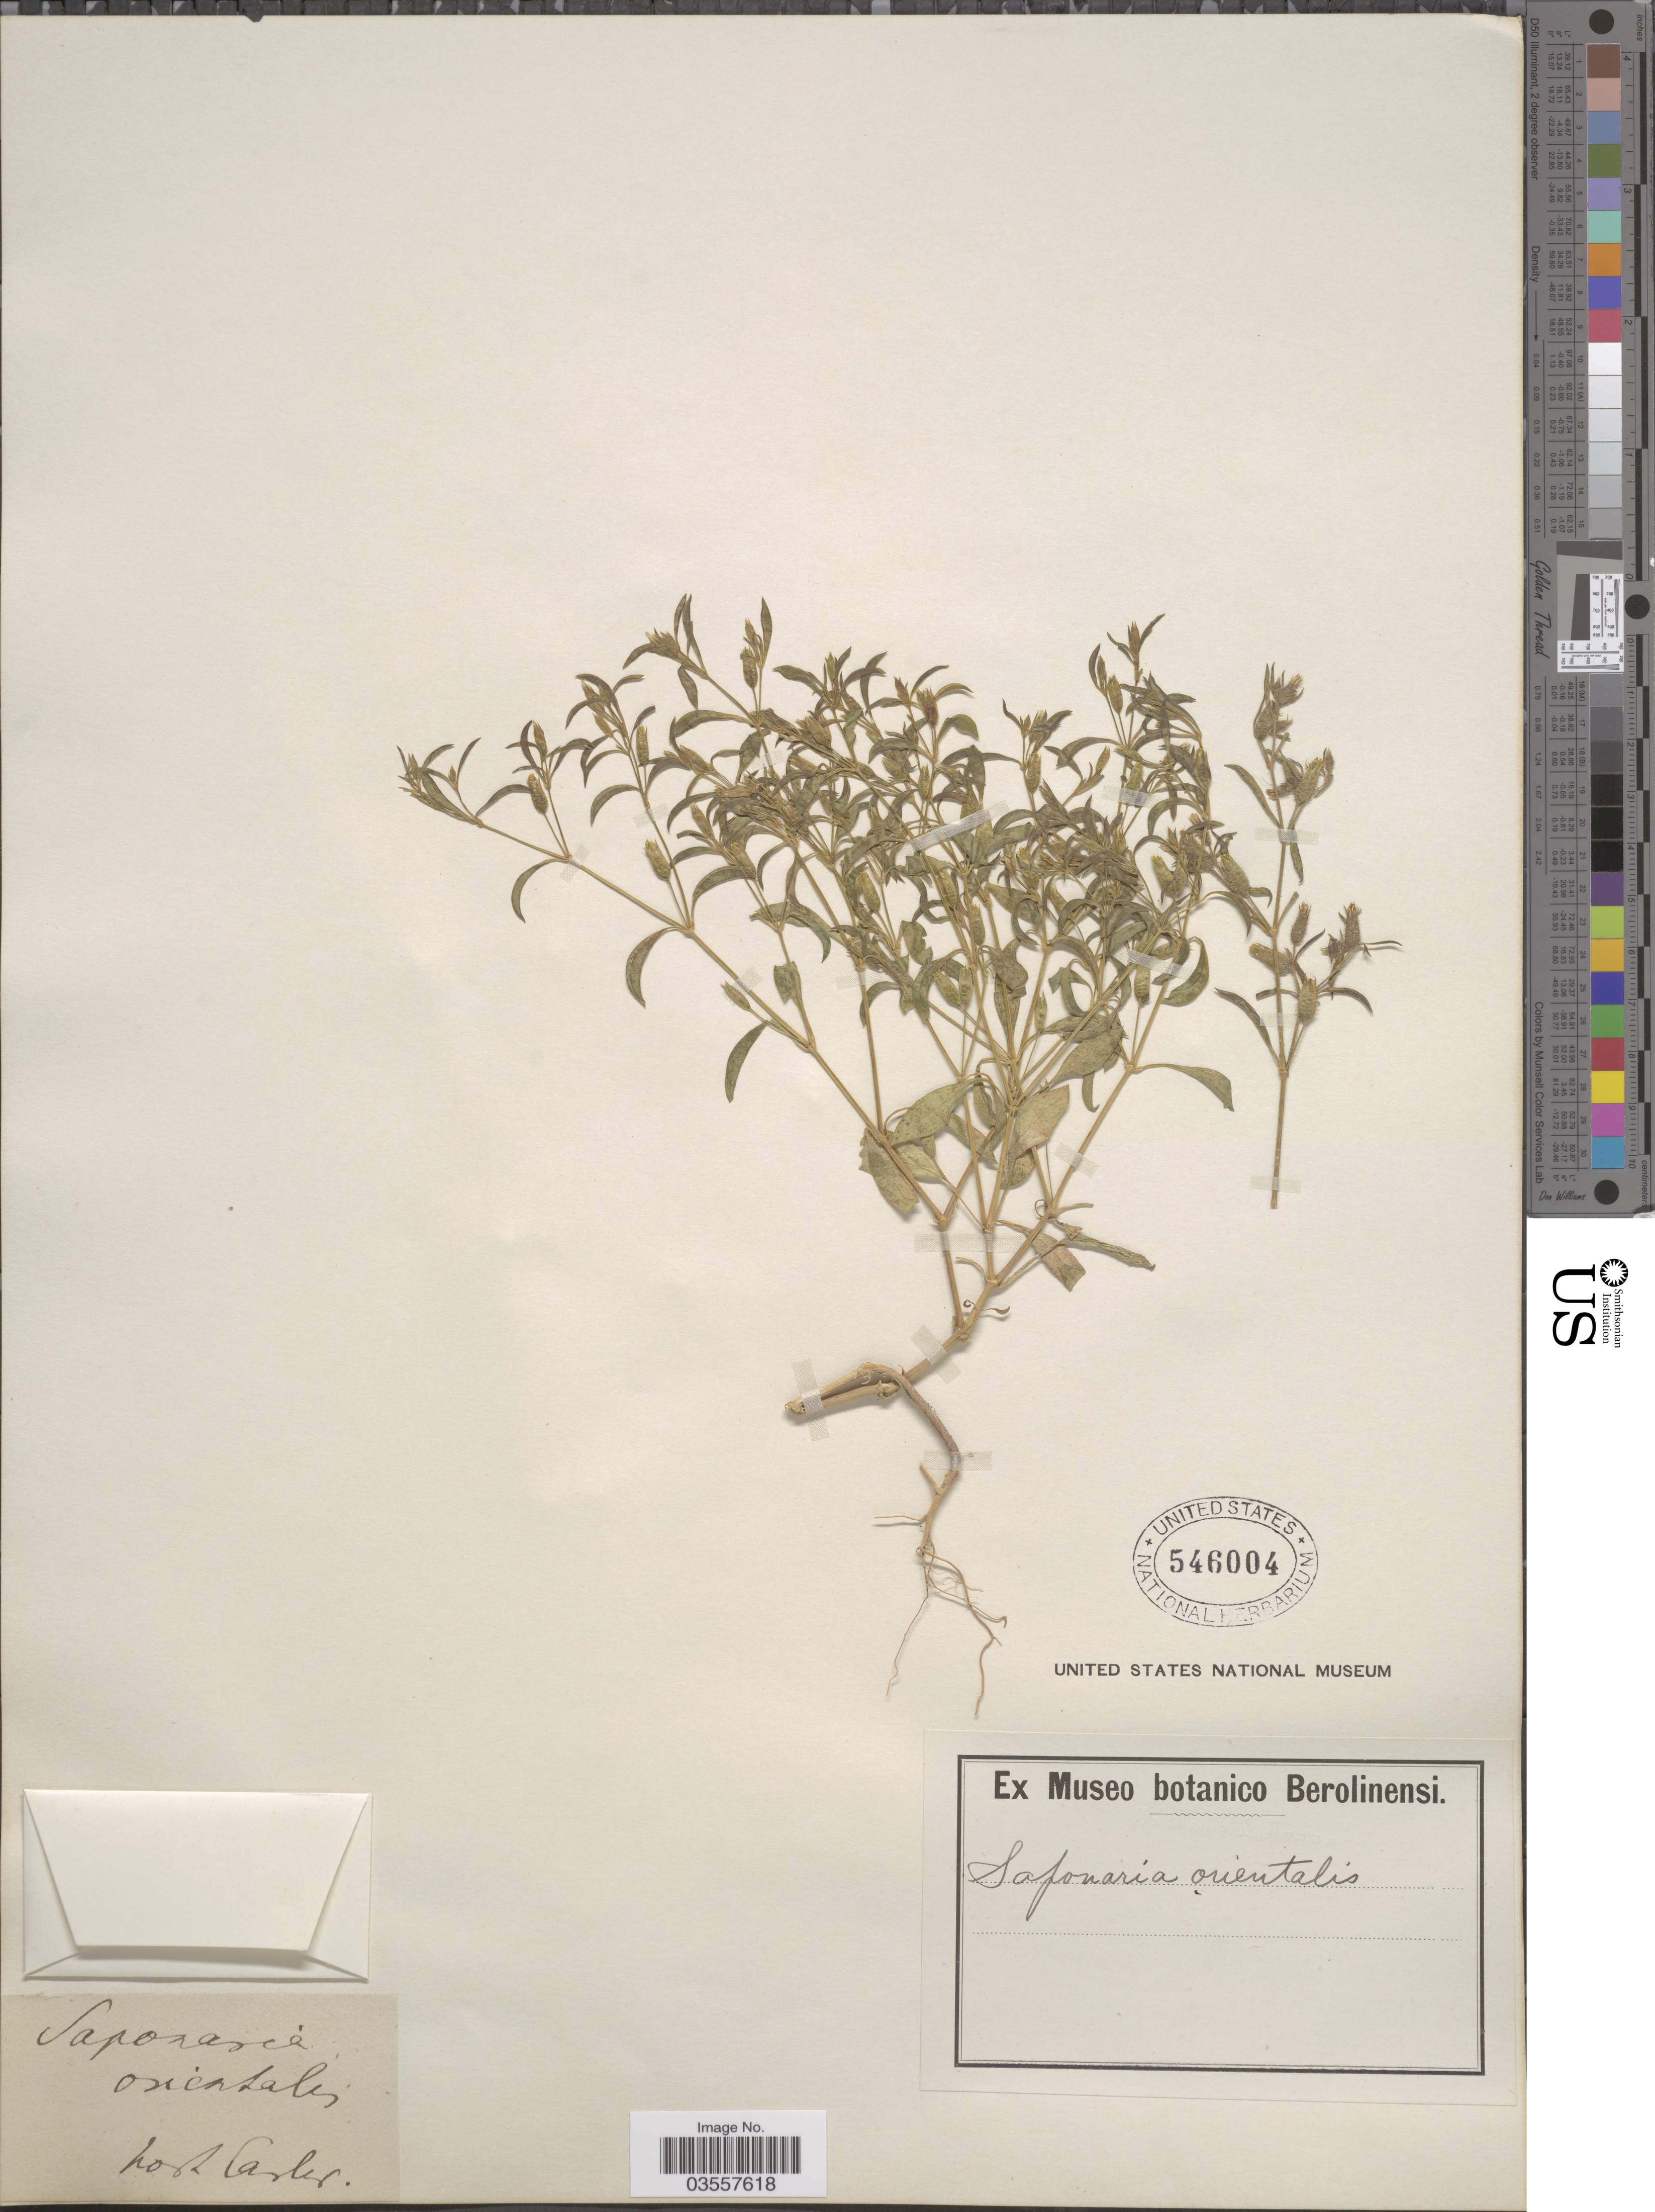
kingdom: Plantae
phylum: Tracheophyta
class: Magnoliopsida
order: Caryophyllales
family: Caryophyllaceae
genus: Saponaria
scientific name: Saponaria orientalis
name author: L.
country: Germany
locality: Hort Carls.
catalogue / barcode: US 546004